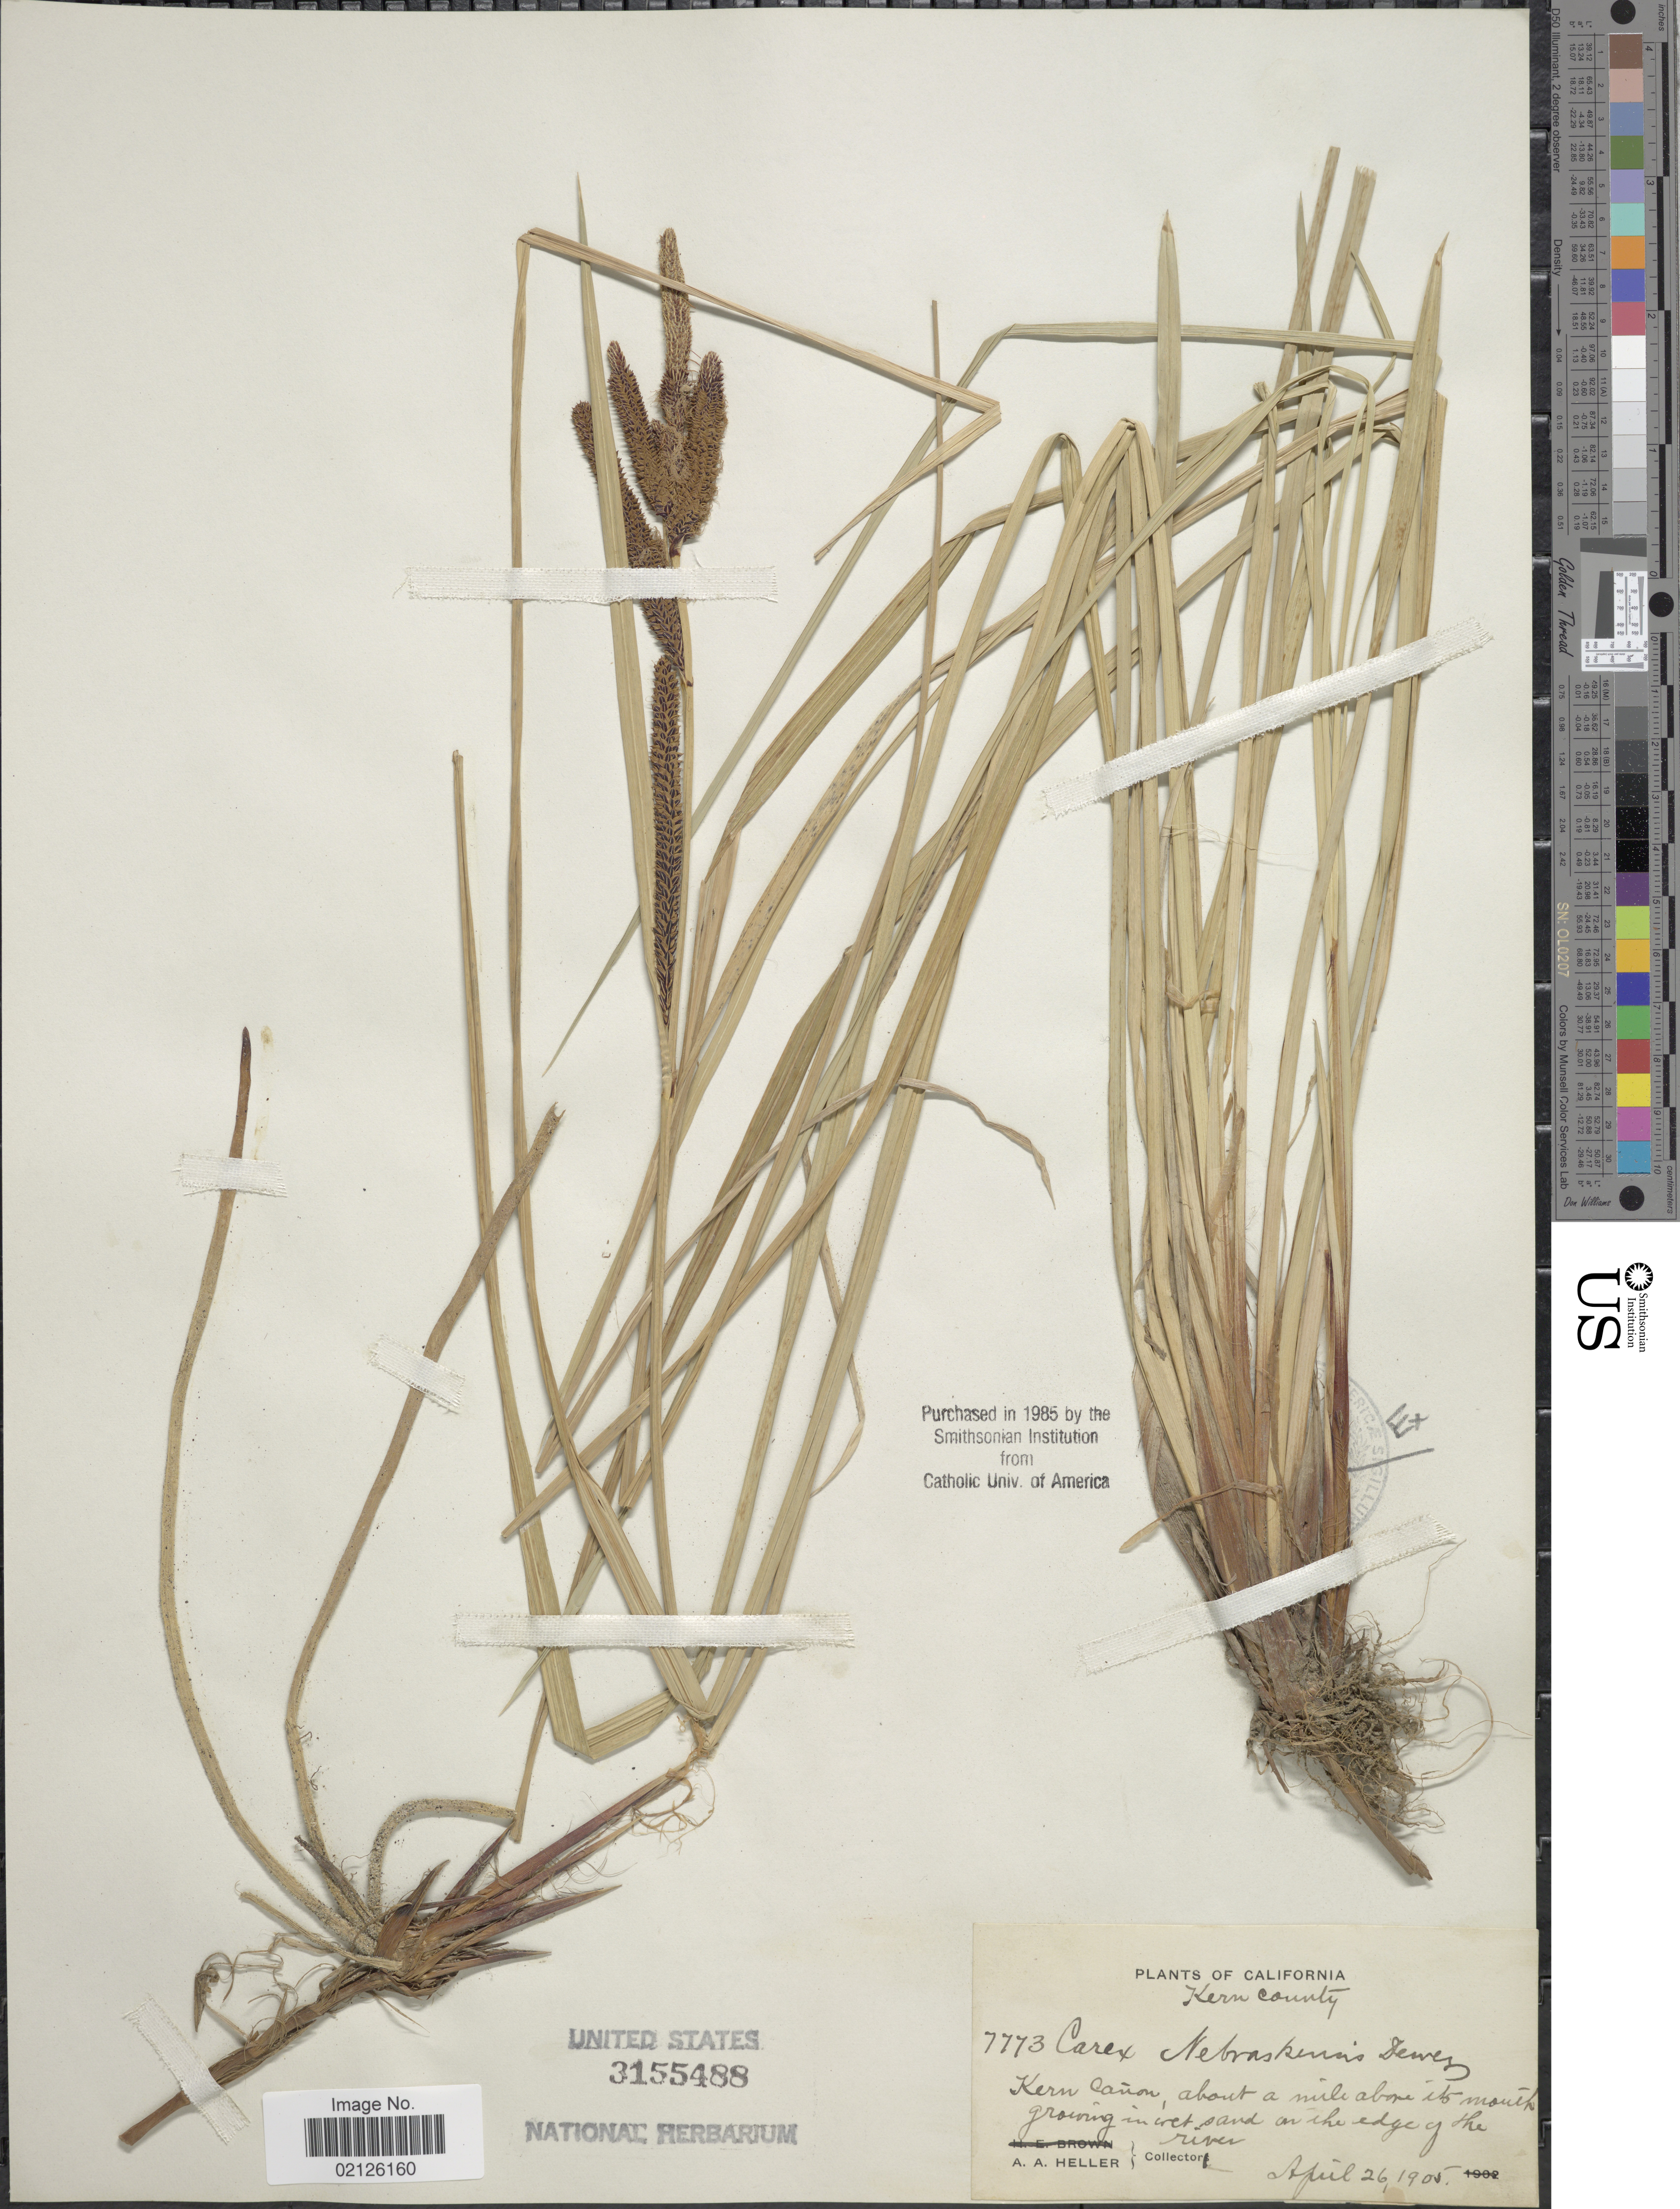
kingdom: Plantae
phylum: Tracheophyta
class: Liliopsida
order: Poales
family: Cyperaceae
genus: Carex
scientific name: Carex nebrascensis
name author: Dewey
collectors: A. A. Heller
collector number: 7773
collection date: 1905-04-26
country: United States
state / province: California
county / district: Kern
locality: Kern County, Kern Cañon, about a mile above its mouth growing in wet sand on the edge of the river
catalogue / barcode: US 3155488